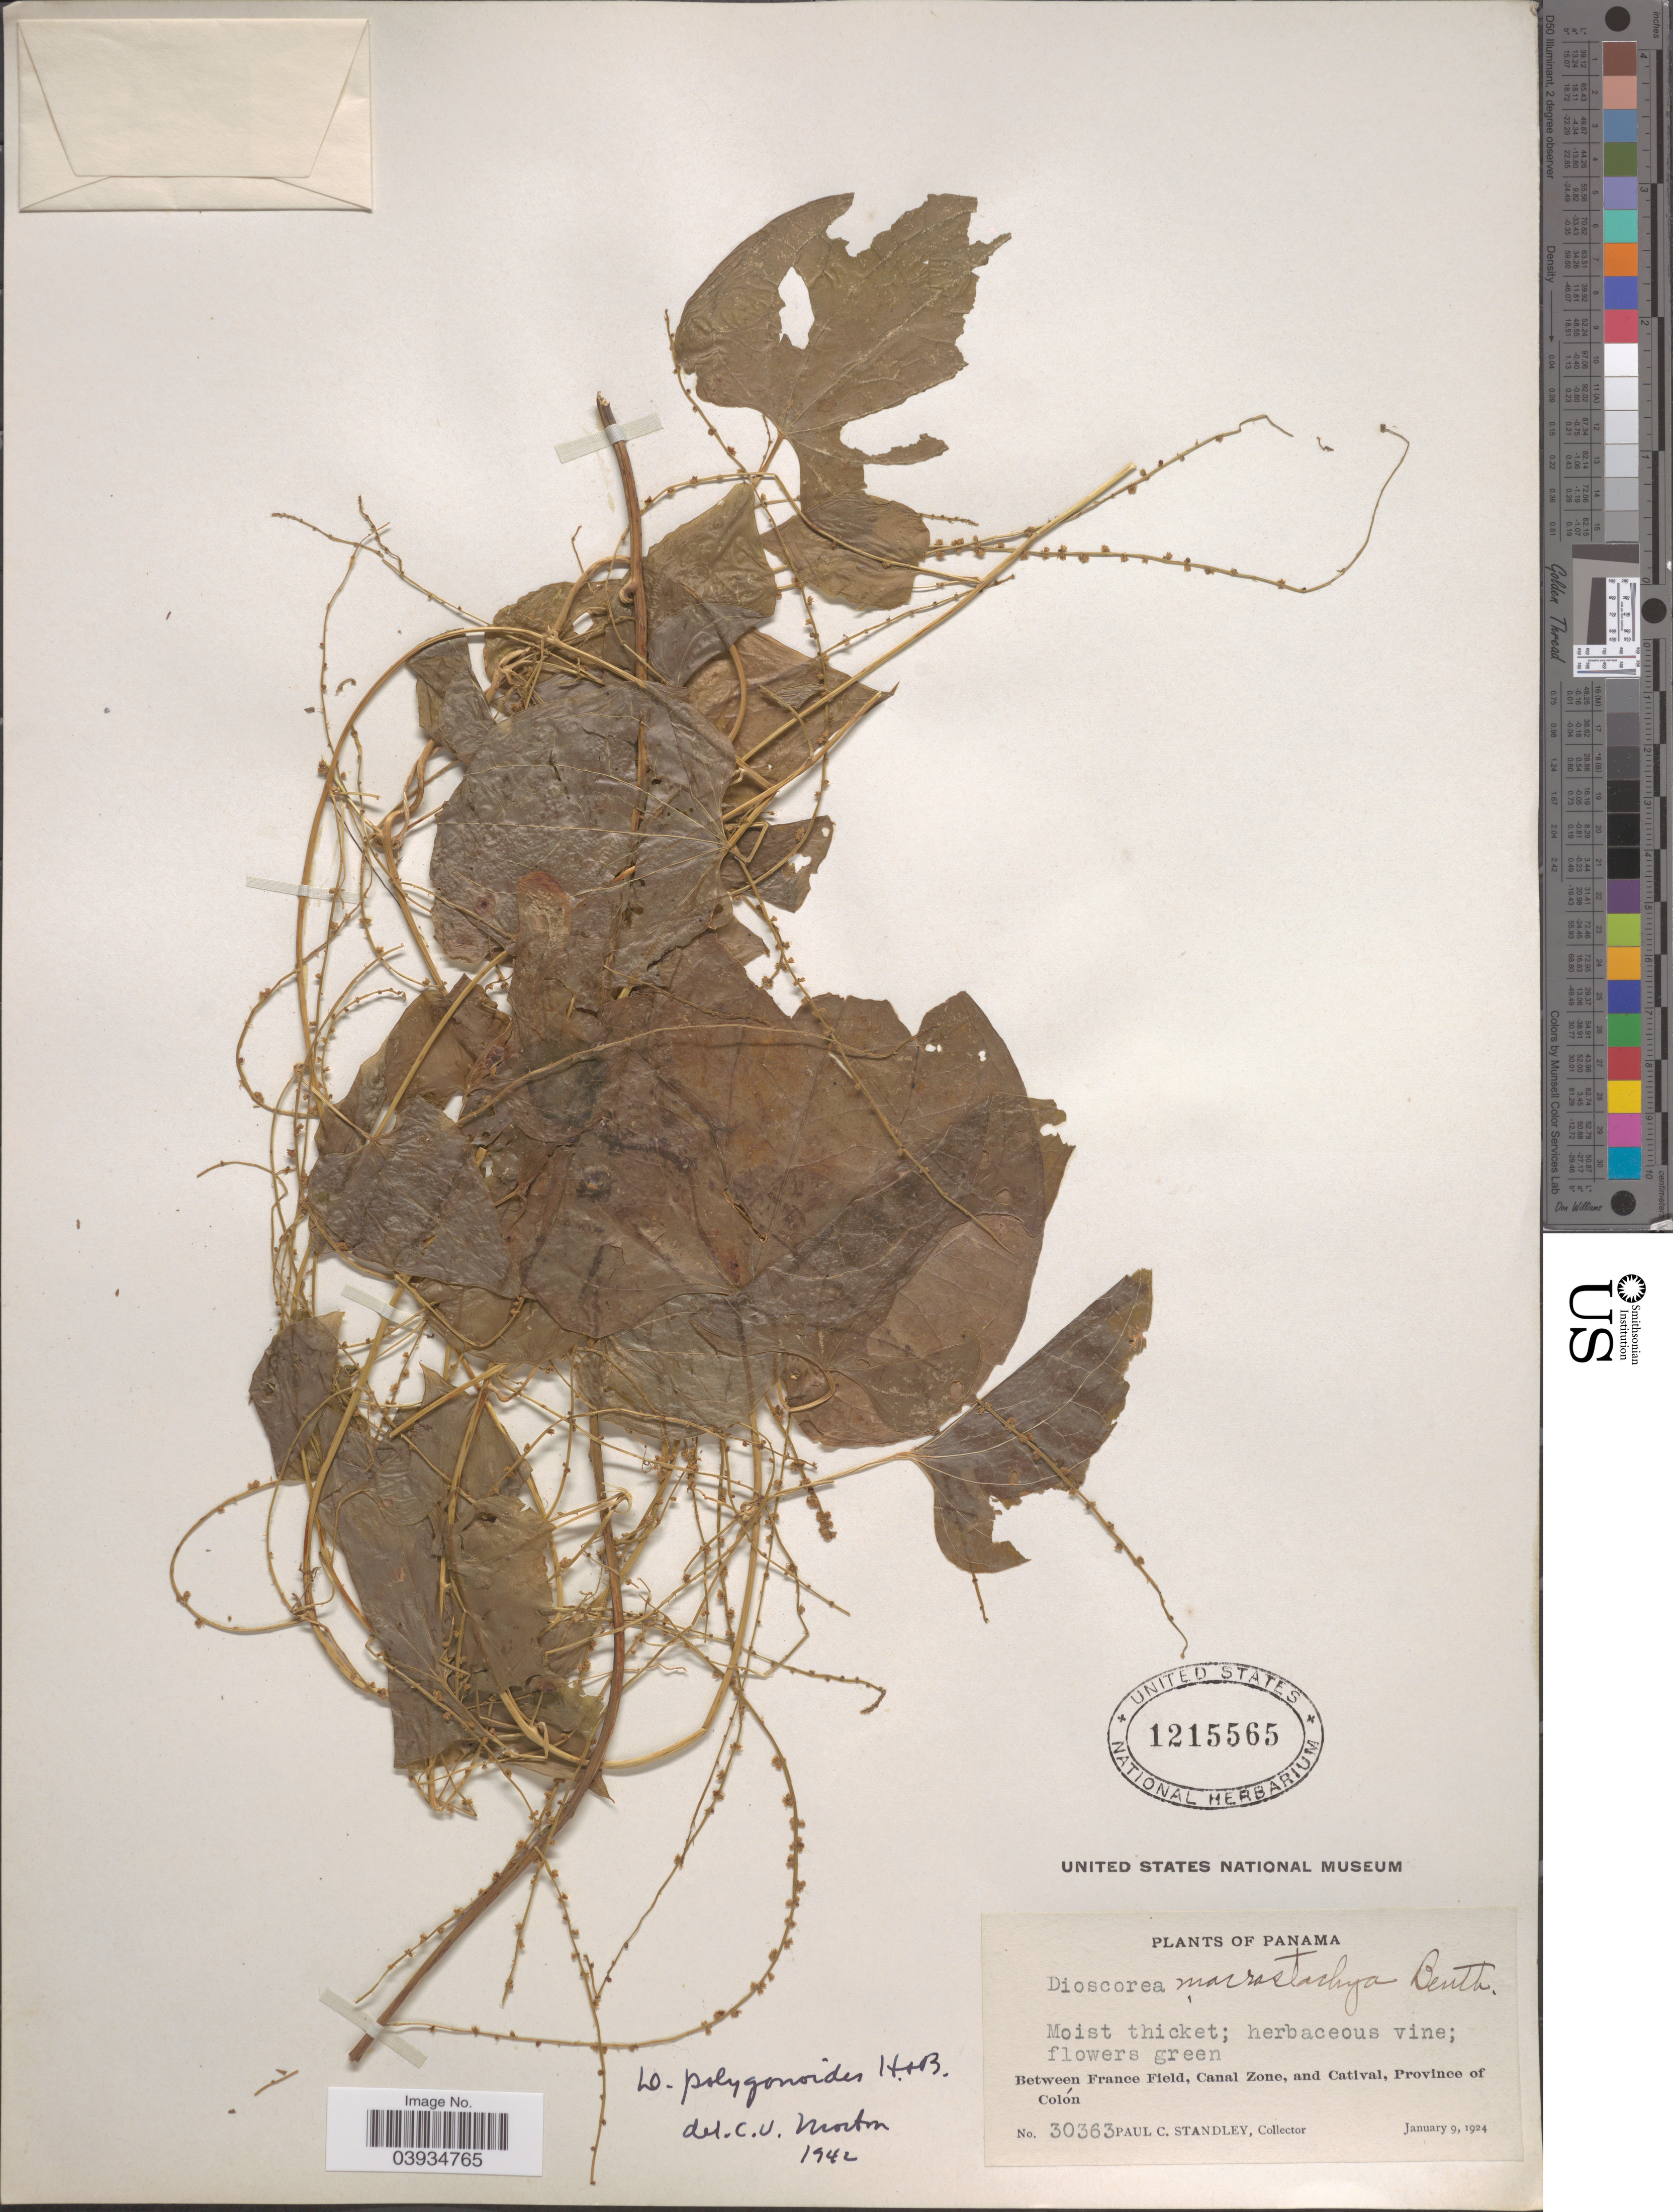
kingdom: Plantae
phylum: Tracheophyta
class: Liliopsida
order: Dioscoreales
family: Dioscoreaceae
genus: Dioscorea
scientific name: Dioscorea polygonoides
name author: Humb. & Bonpl. ex Willd.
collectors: P. C. Standley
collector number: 30363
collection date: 1924-01-09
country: Panama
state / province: Colón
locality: Moist thicket. Between France Field, Canal Zone, and Catival.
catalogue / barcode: US 1215565